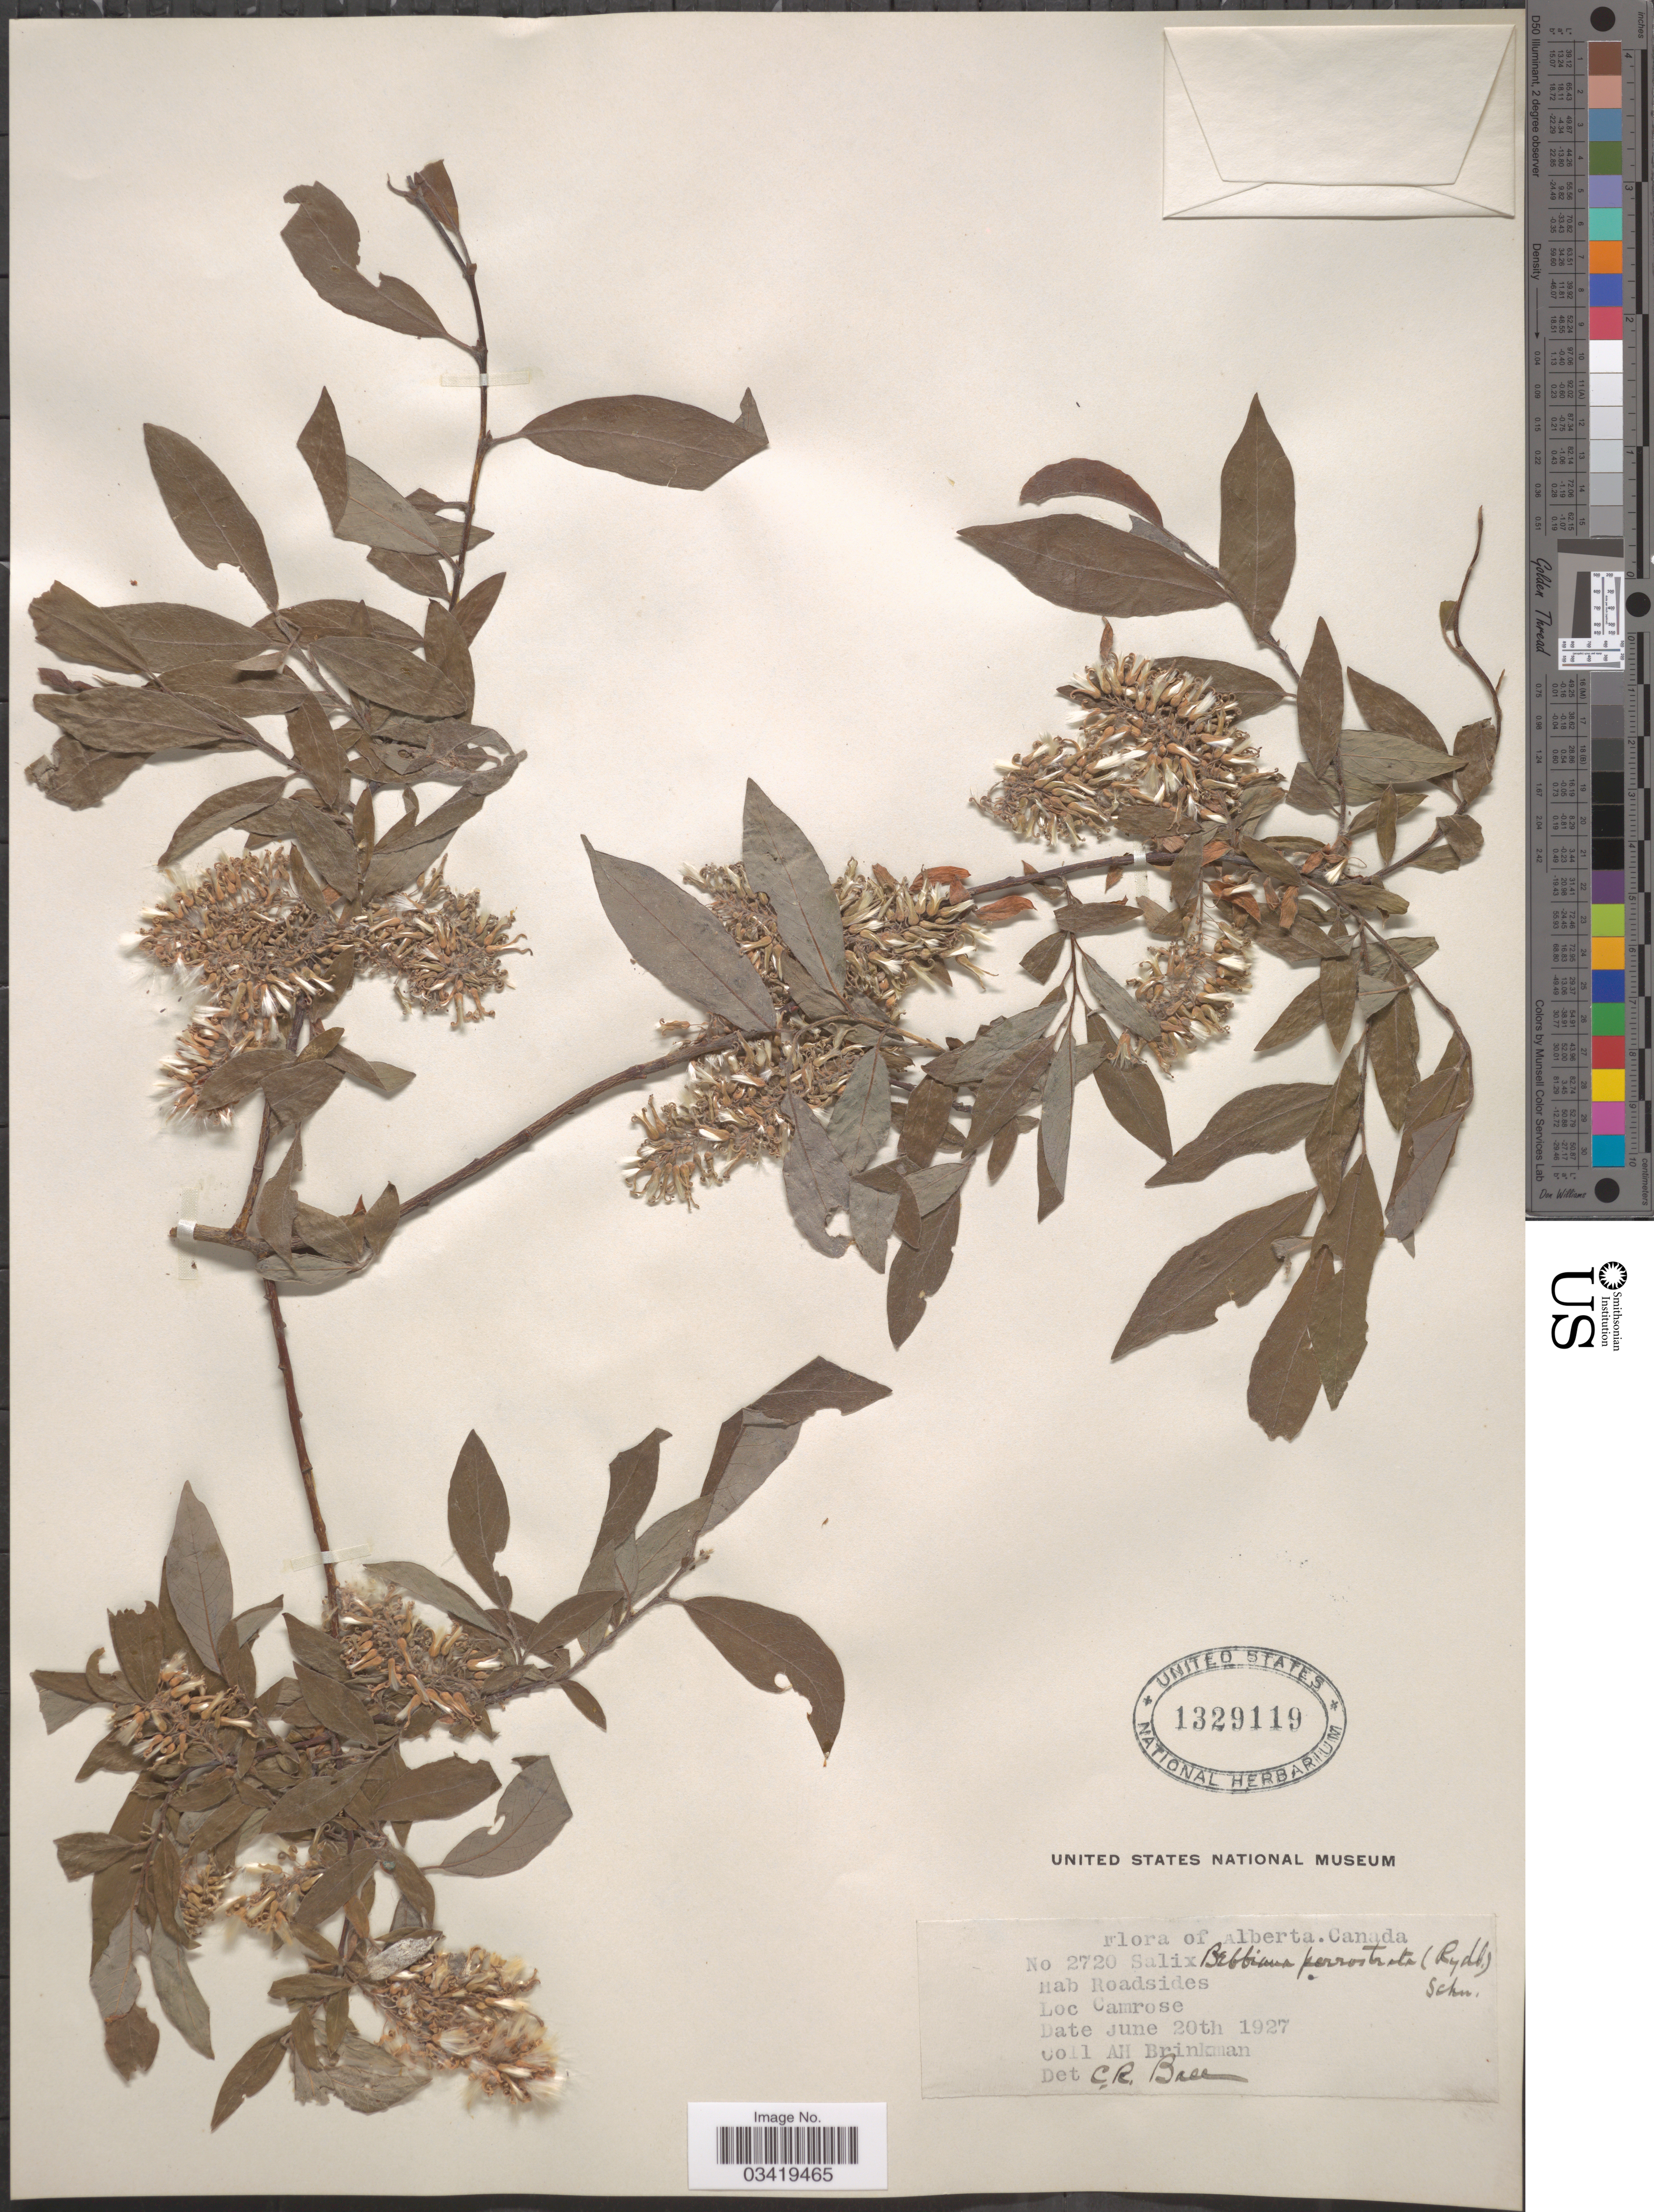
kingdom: Plantae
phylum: Tracheophyta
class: Magnoliopsida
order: Malpighiales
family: Salicaceae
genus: Salix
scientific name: Salix bebbiana var. perrostrata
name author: Sarg.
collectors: A. Brinkman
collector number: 2720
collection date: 1927-06-20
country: Canada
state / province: Alberta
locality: Camrose.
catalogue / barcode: US 1329119